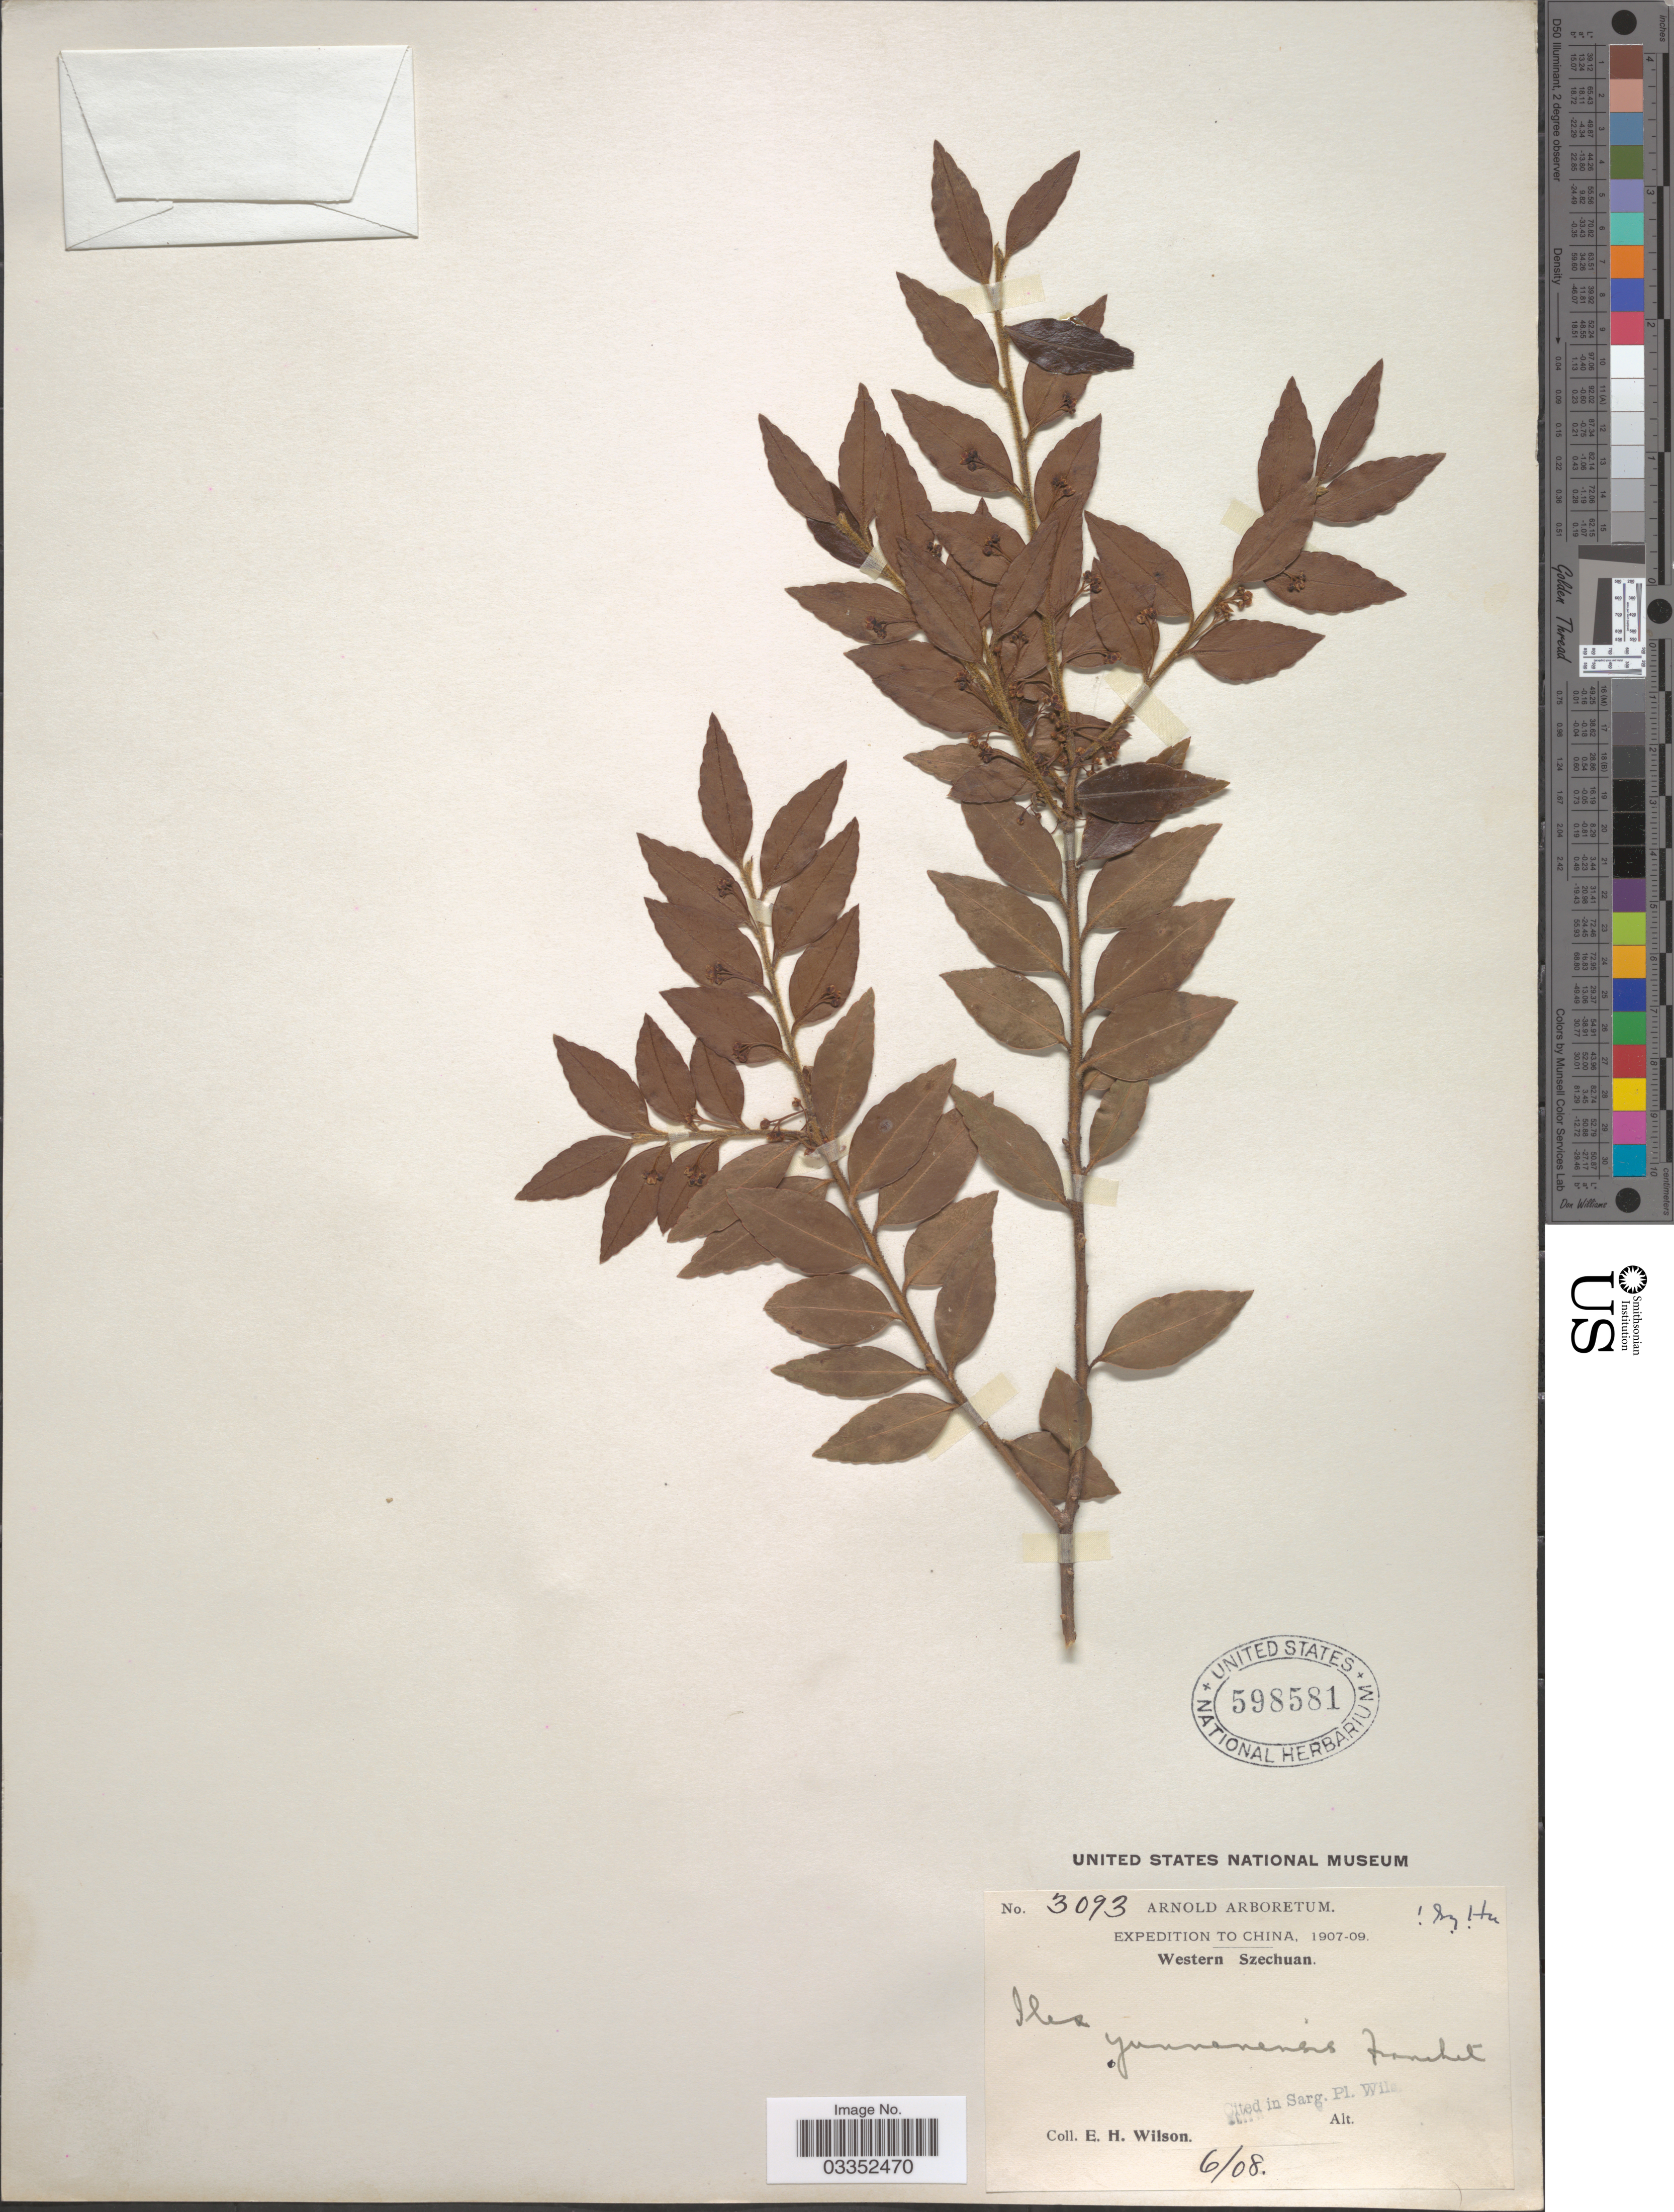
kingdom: Plantae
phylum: Tracheophyta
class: Magnoliopsida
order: Aquifoliales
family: Aquifoliaceae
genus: Ilex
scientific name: Ilex yunnanensis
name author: Franch.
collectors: E. Wilson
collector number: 3093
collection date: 1908-06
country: China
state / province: Sichuan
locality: Western Szechuan.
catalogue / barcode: US 598581